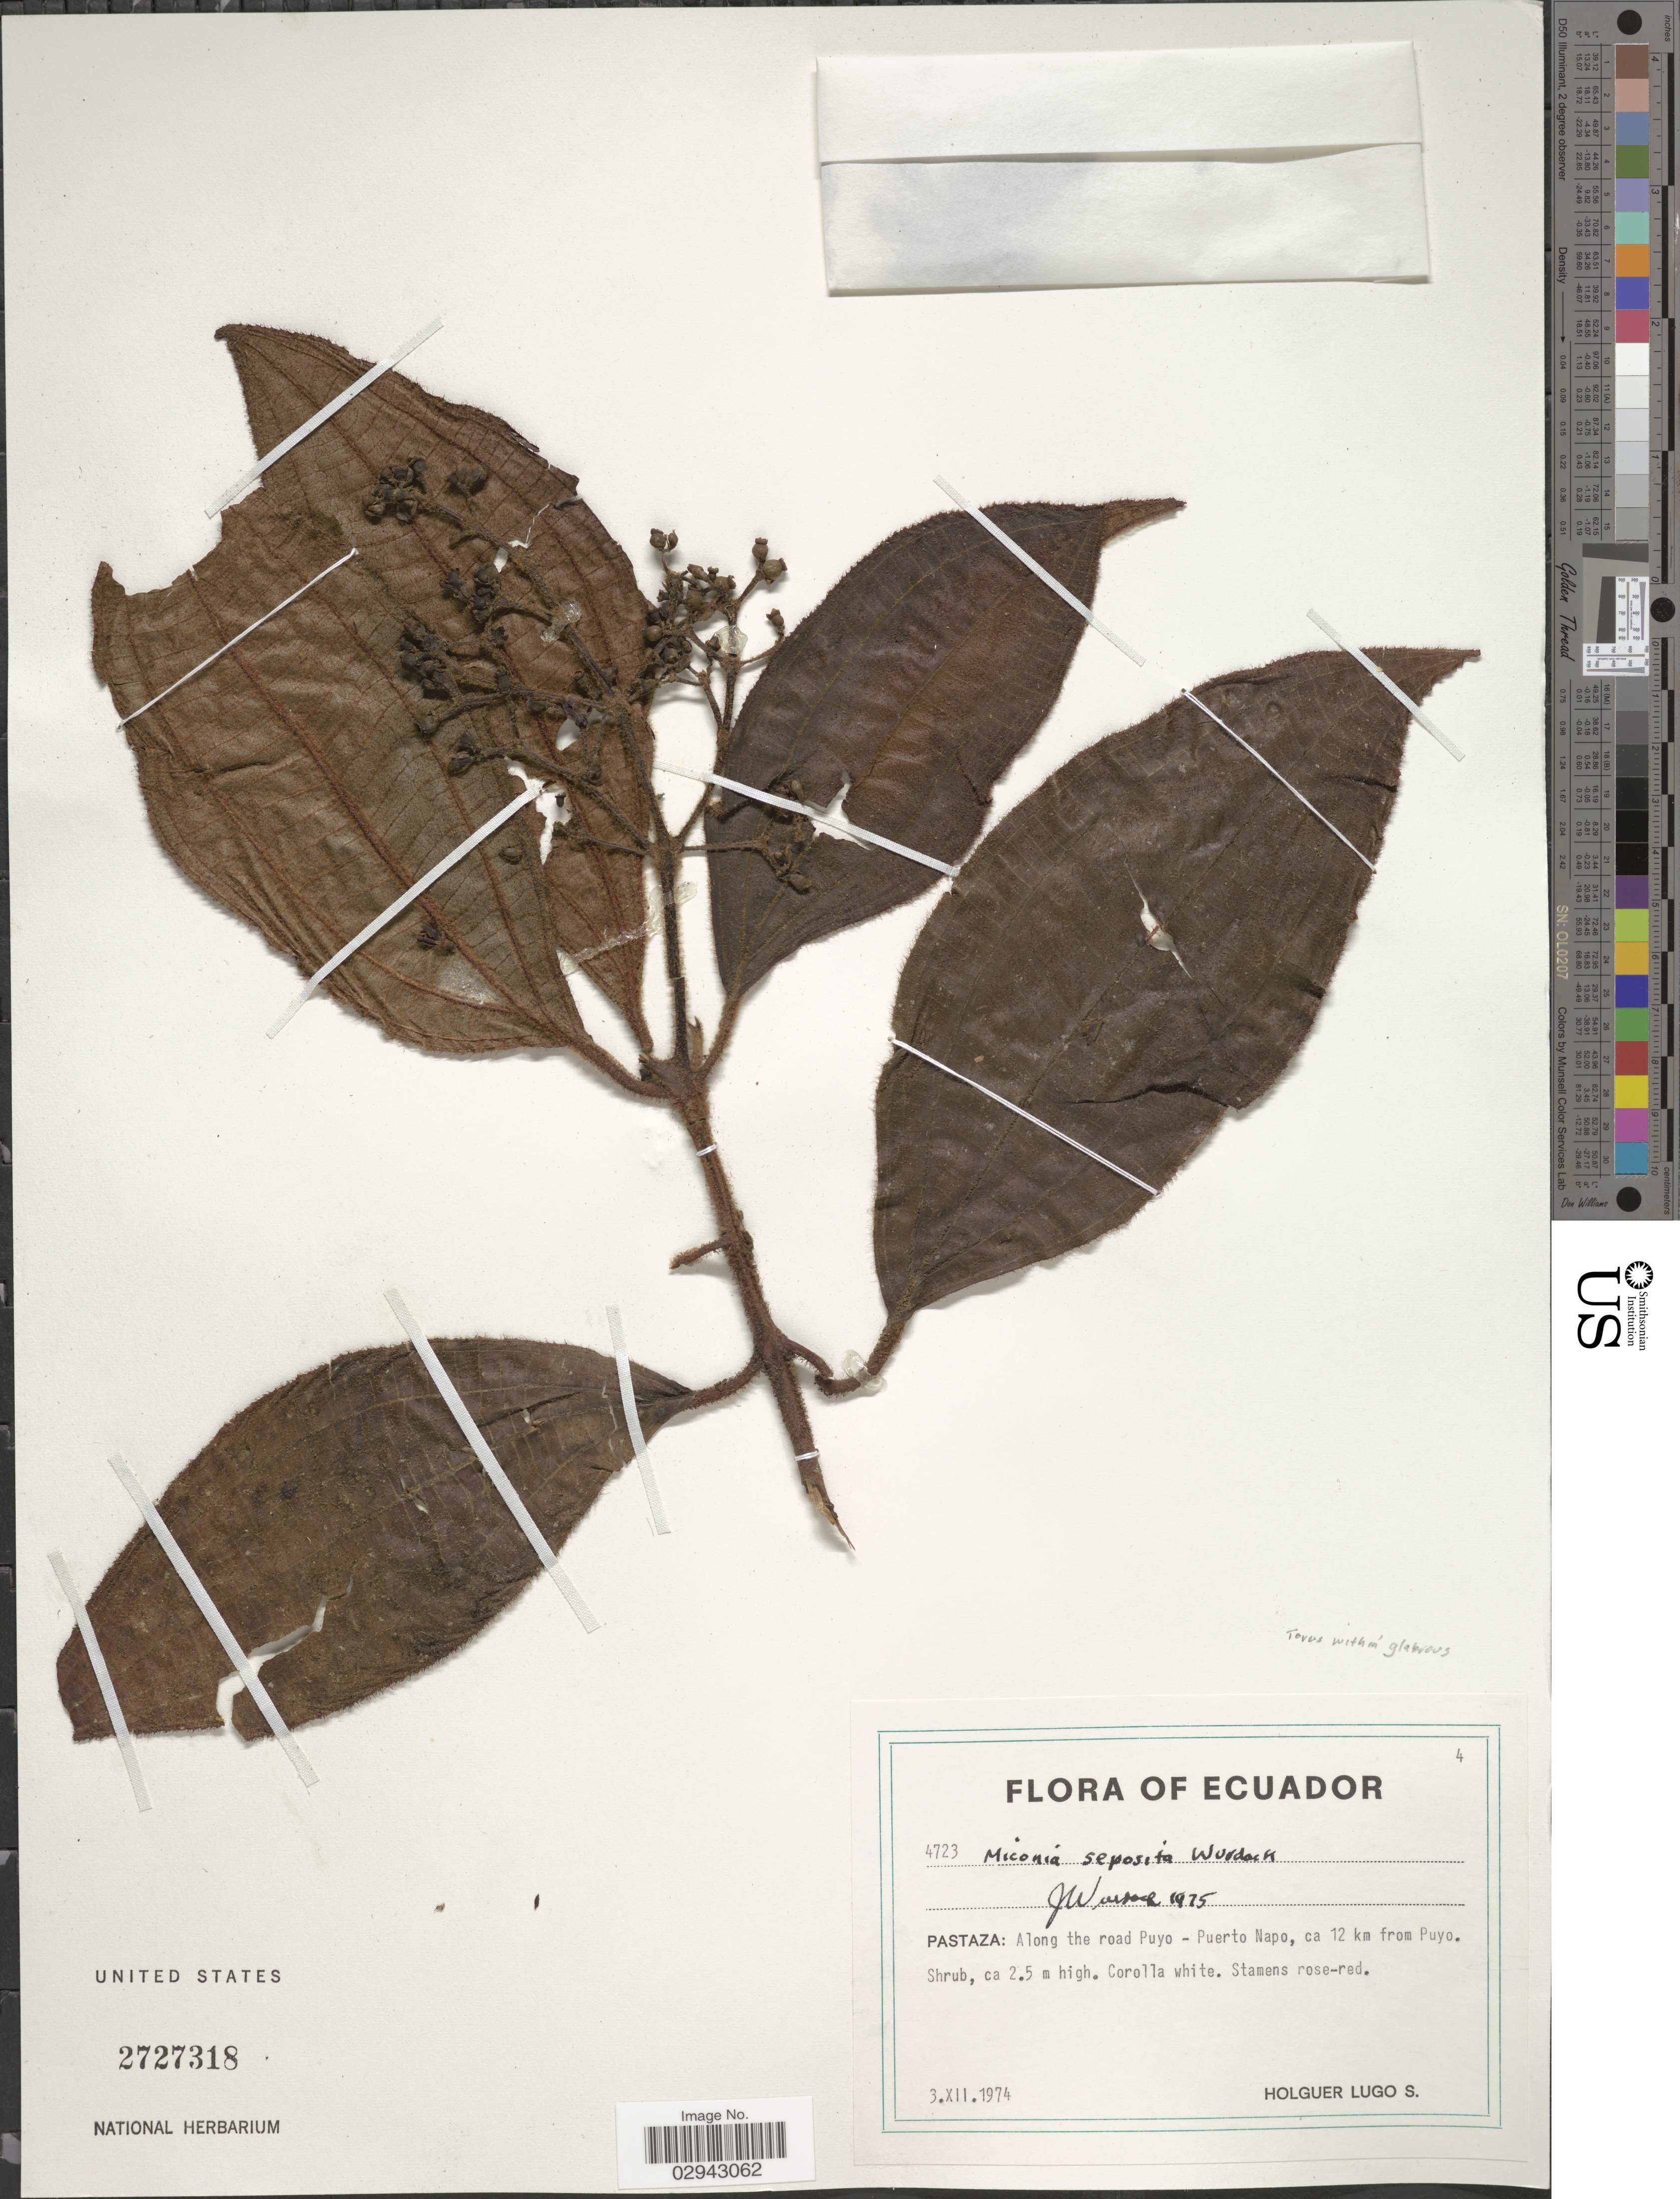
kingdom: Plantae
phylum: Tracheophyta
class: Magnoliopsida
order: Myrtales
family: Melastomataceae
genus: Miconia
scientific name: Miconia seposita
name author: Wurdack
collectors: H. Lugo S.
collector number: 4723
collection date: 1974-12-03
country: Ecuador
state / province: Pastaza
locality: Along the road Puyo - Puerto Napo, ca 12 km from Puyo.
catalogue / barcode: US 2727318